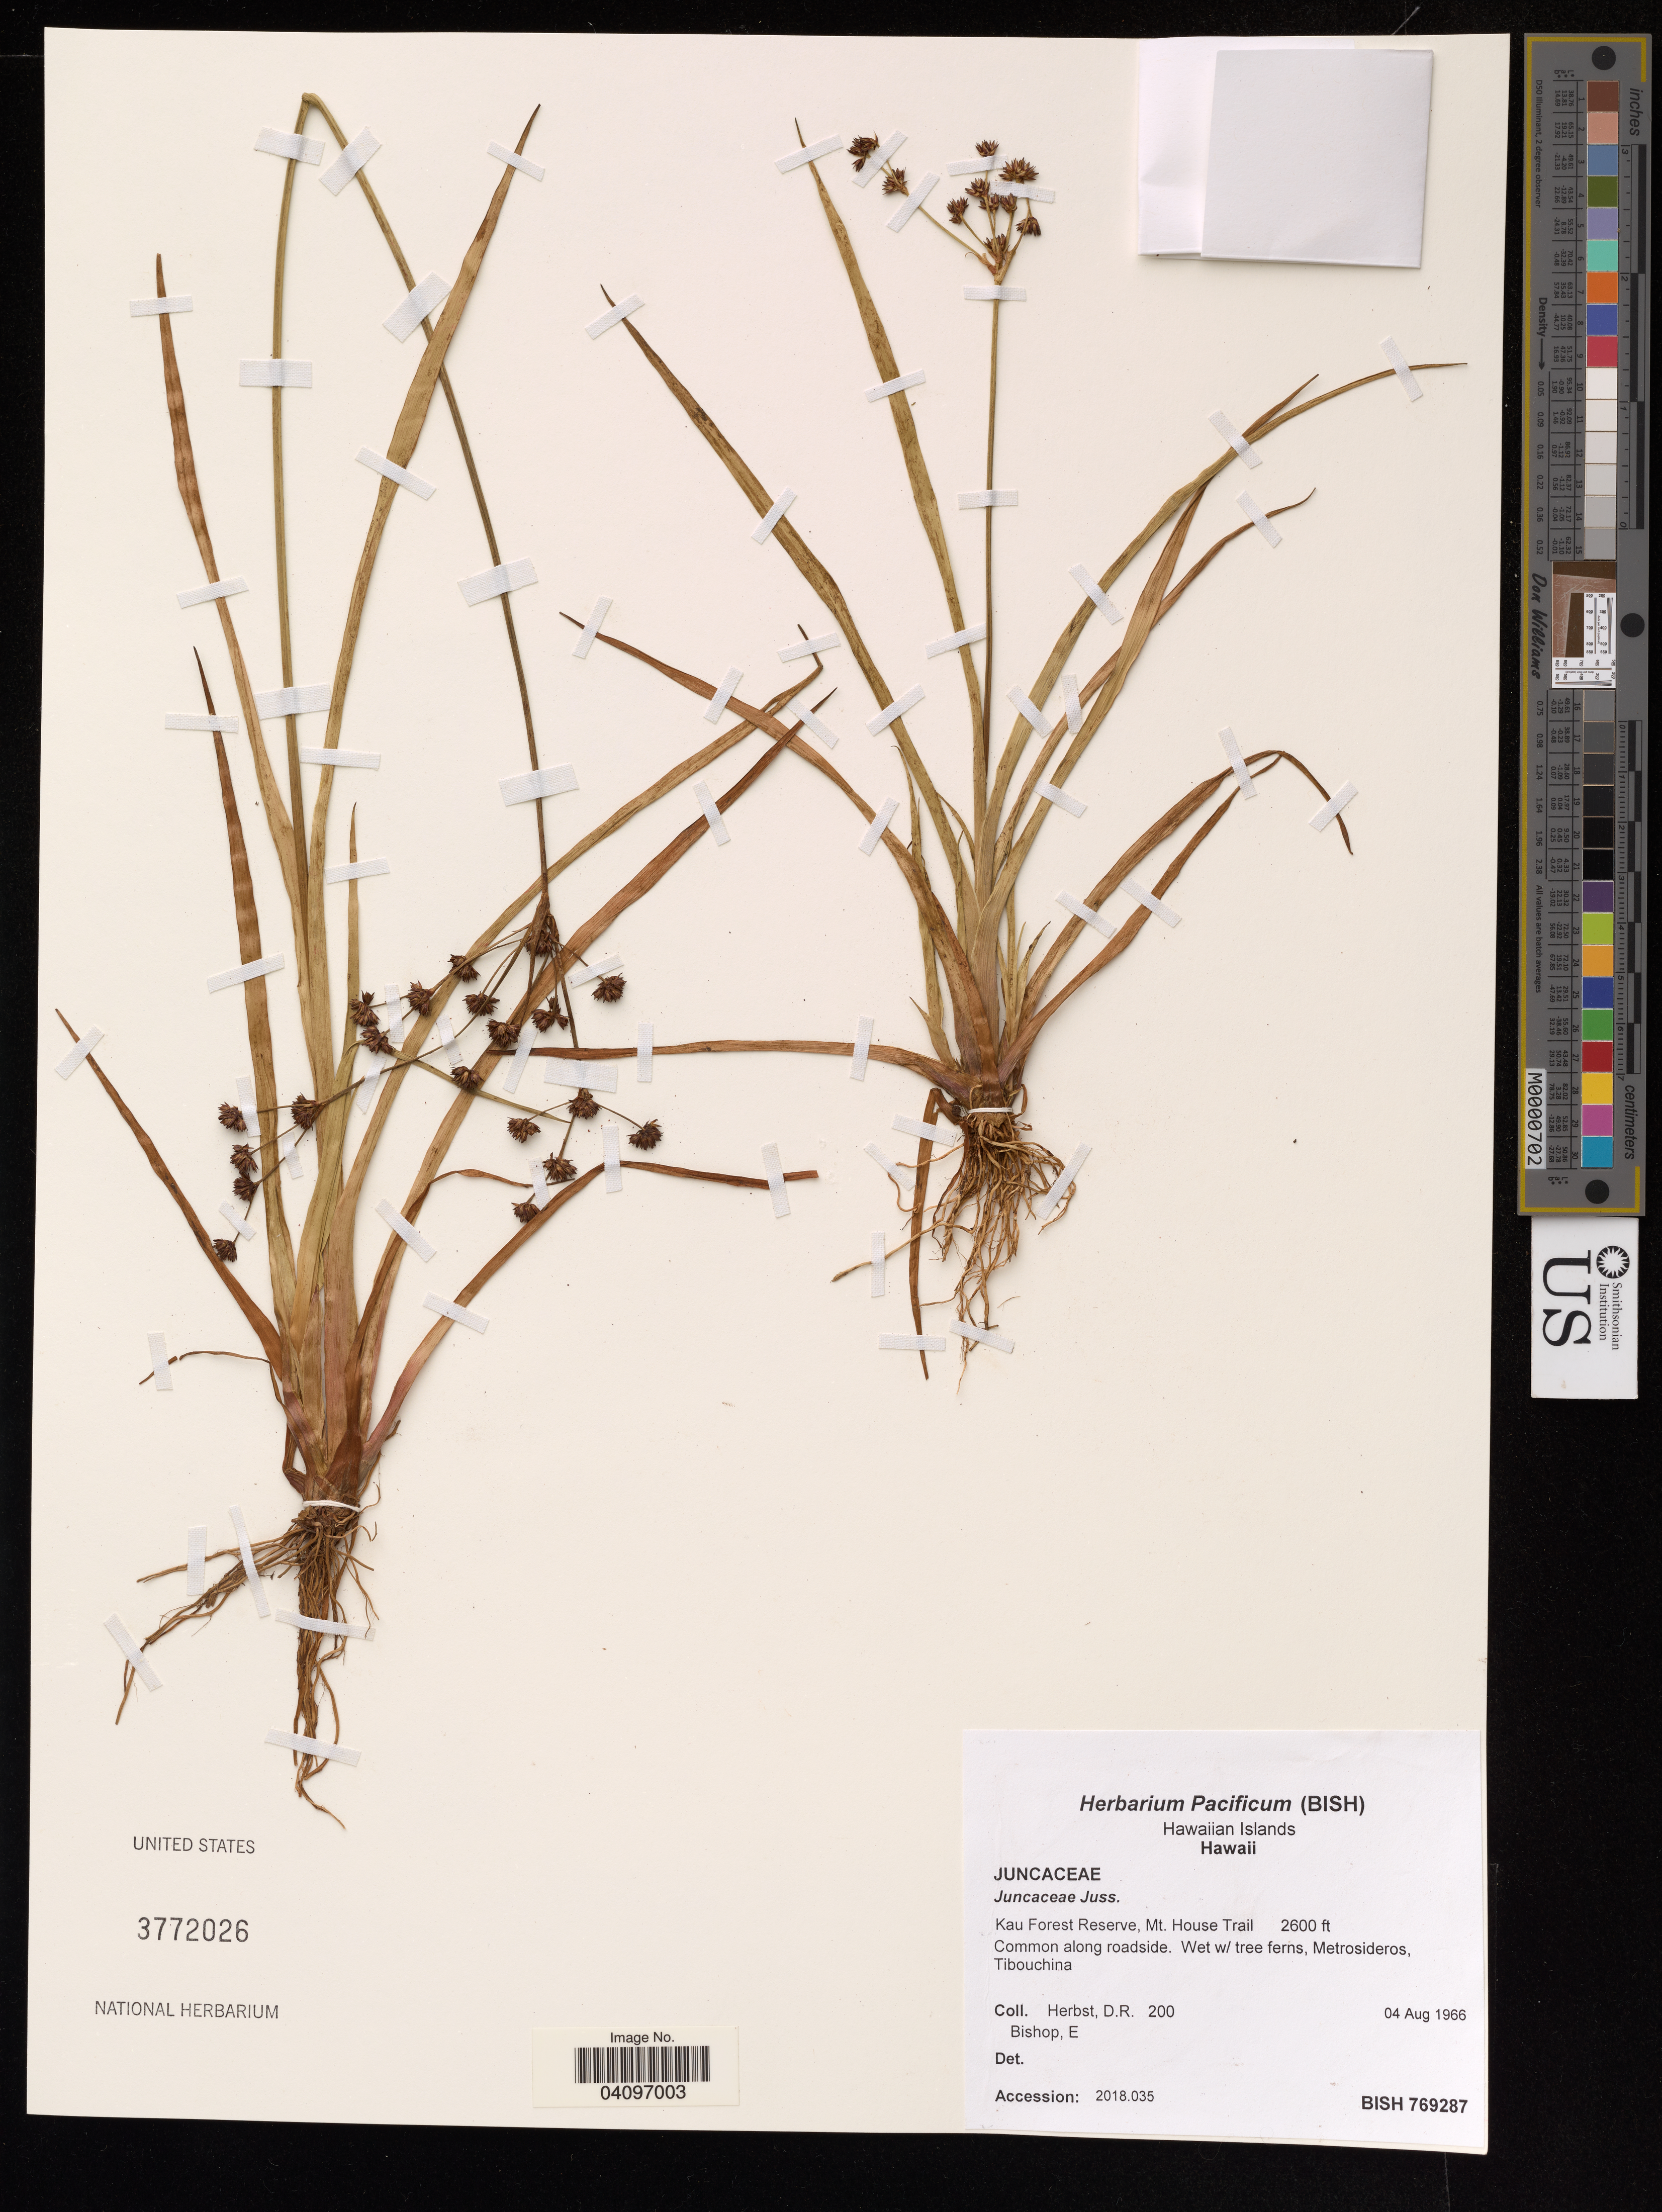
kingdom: Plantae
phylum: Tracheophyta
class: Liliopsida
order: Poales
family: Juncaceae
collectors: D. R. Herbst & L. E. Bishop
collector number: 200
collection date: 1966-08-04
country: United States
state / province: Hawaii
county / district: Hawaii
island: Hawaii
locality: Kau Forest Reserve, Mt. House Trail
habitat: Wet, along roadside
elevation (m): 792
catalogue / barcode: US 3772026